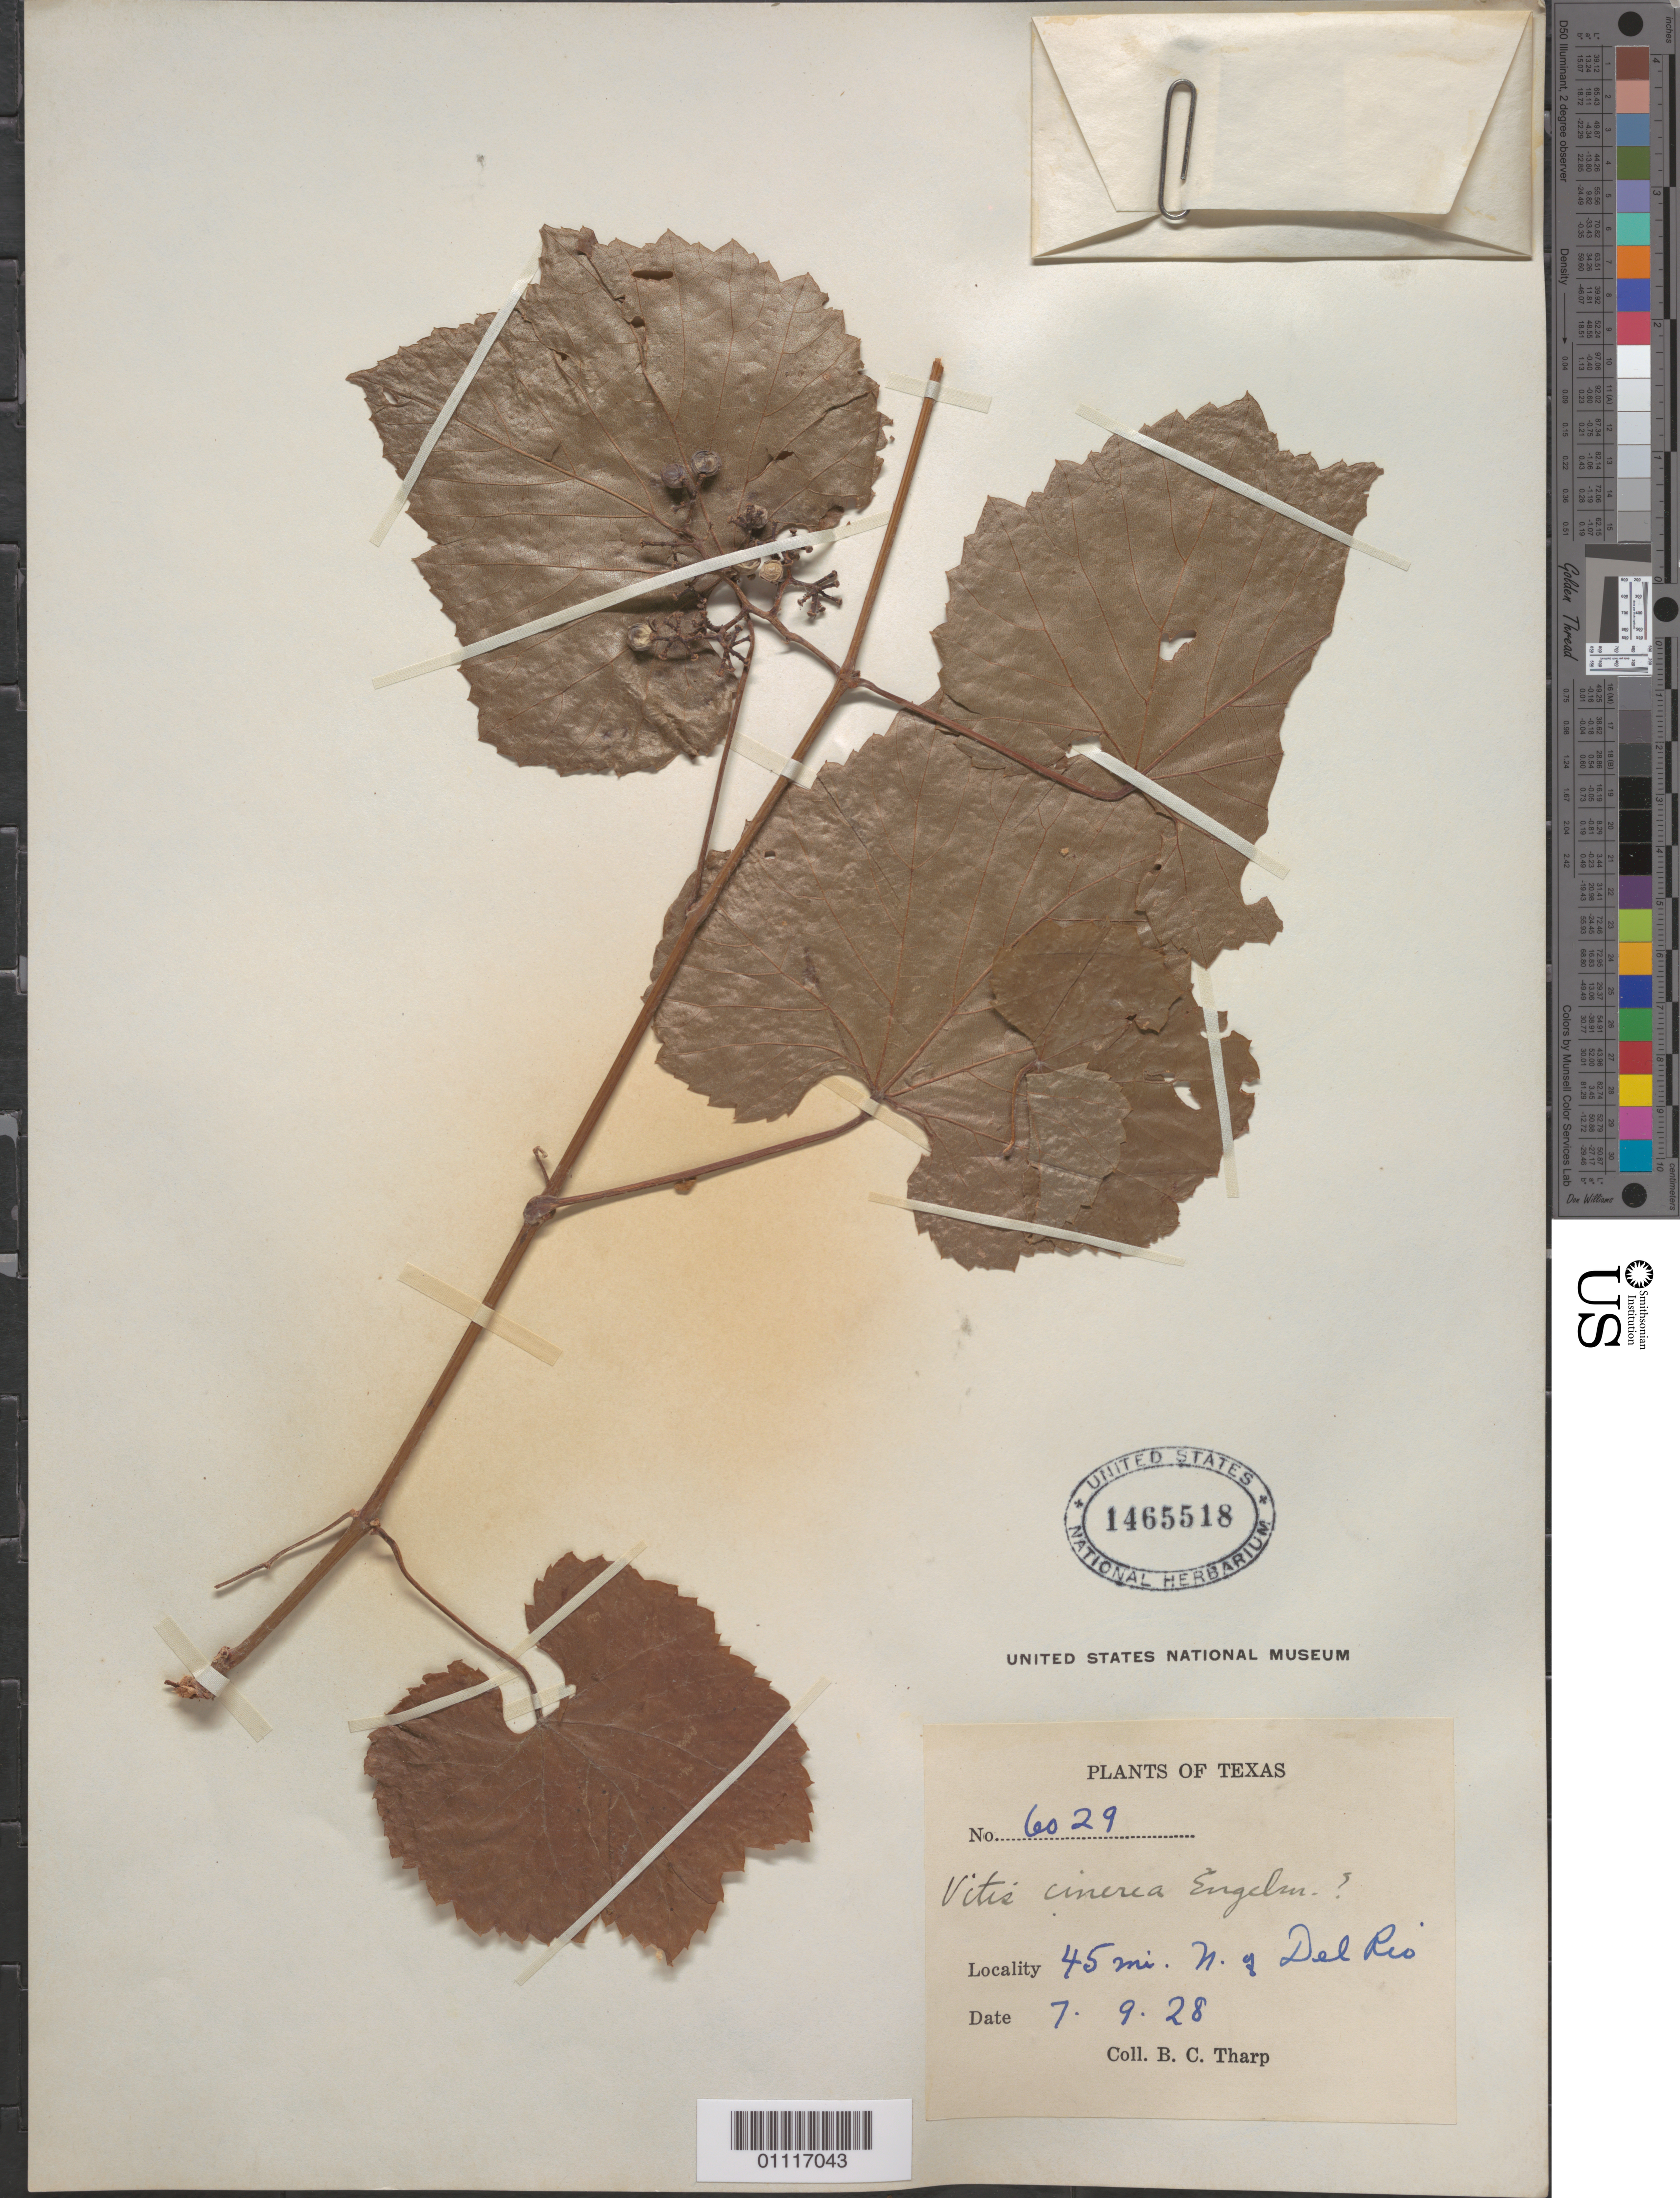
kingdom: Plantae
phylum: Tracheophyta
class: Magnoliopsida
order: Vitales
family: Vitaceae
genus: Vitis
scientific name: Vitis cinerea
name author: (Engelm.) Millardet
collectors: B. C. Tharp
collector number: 6029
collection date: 1928-07-09 or 1928-09-07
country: United States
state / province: Texas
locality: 45 mi. N. of Del Rio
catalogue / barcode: US 1465518